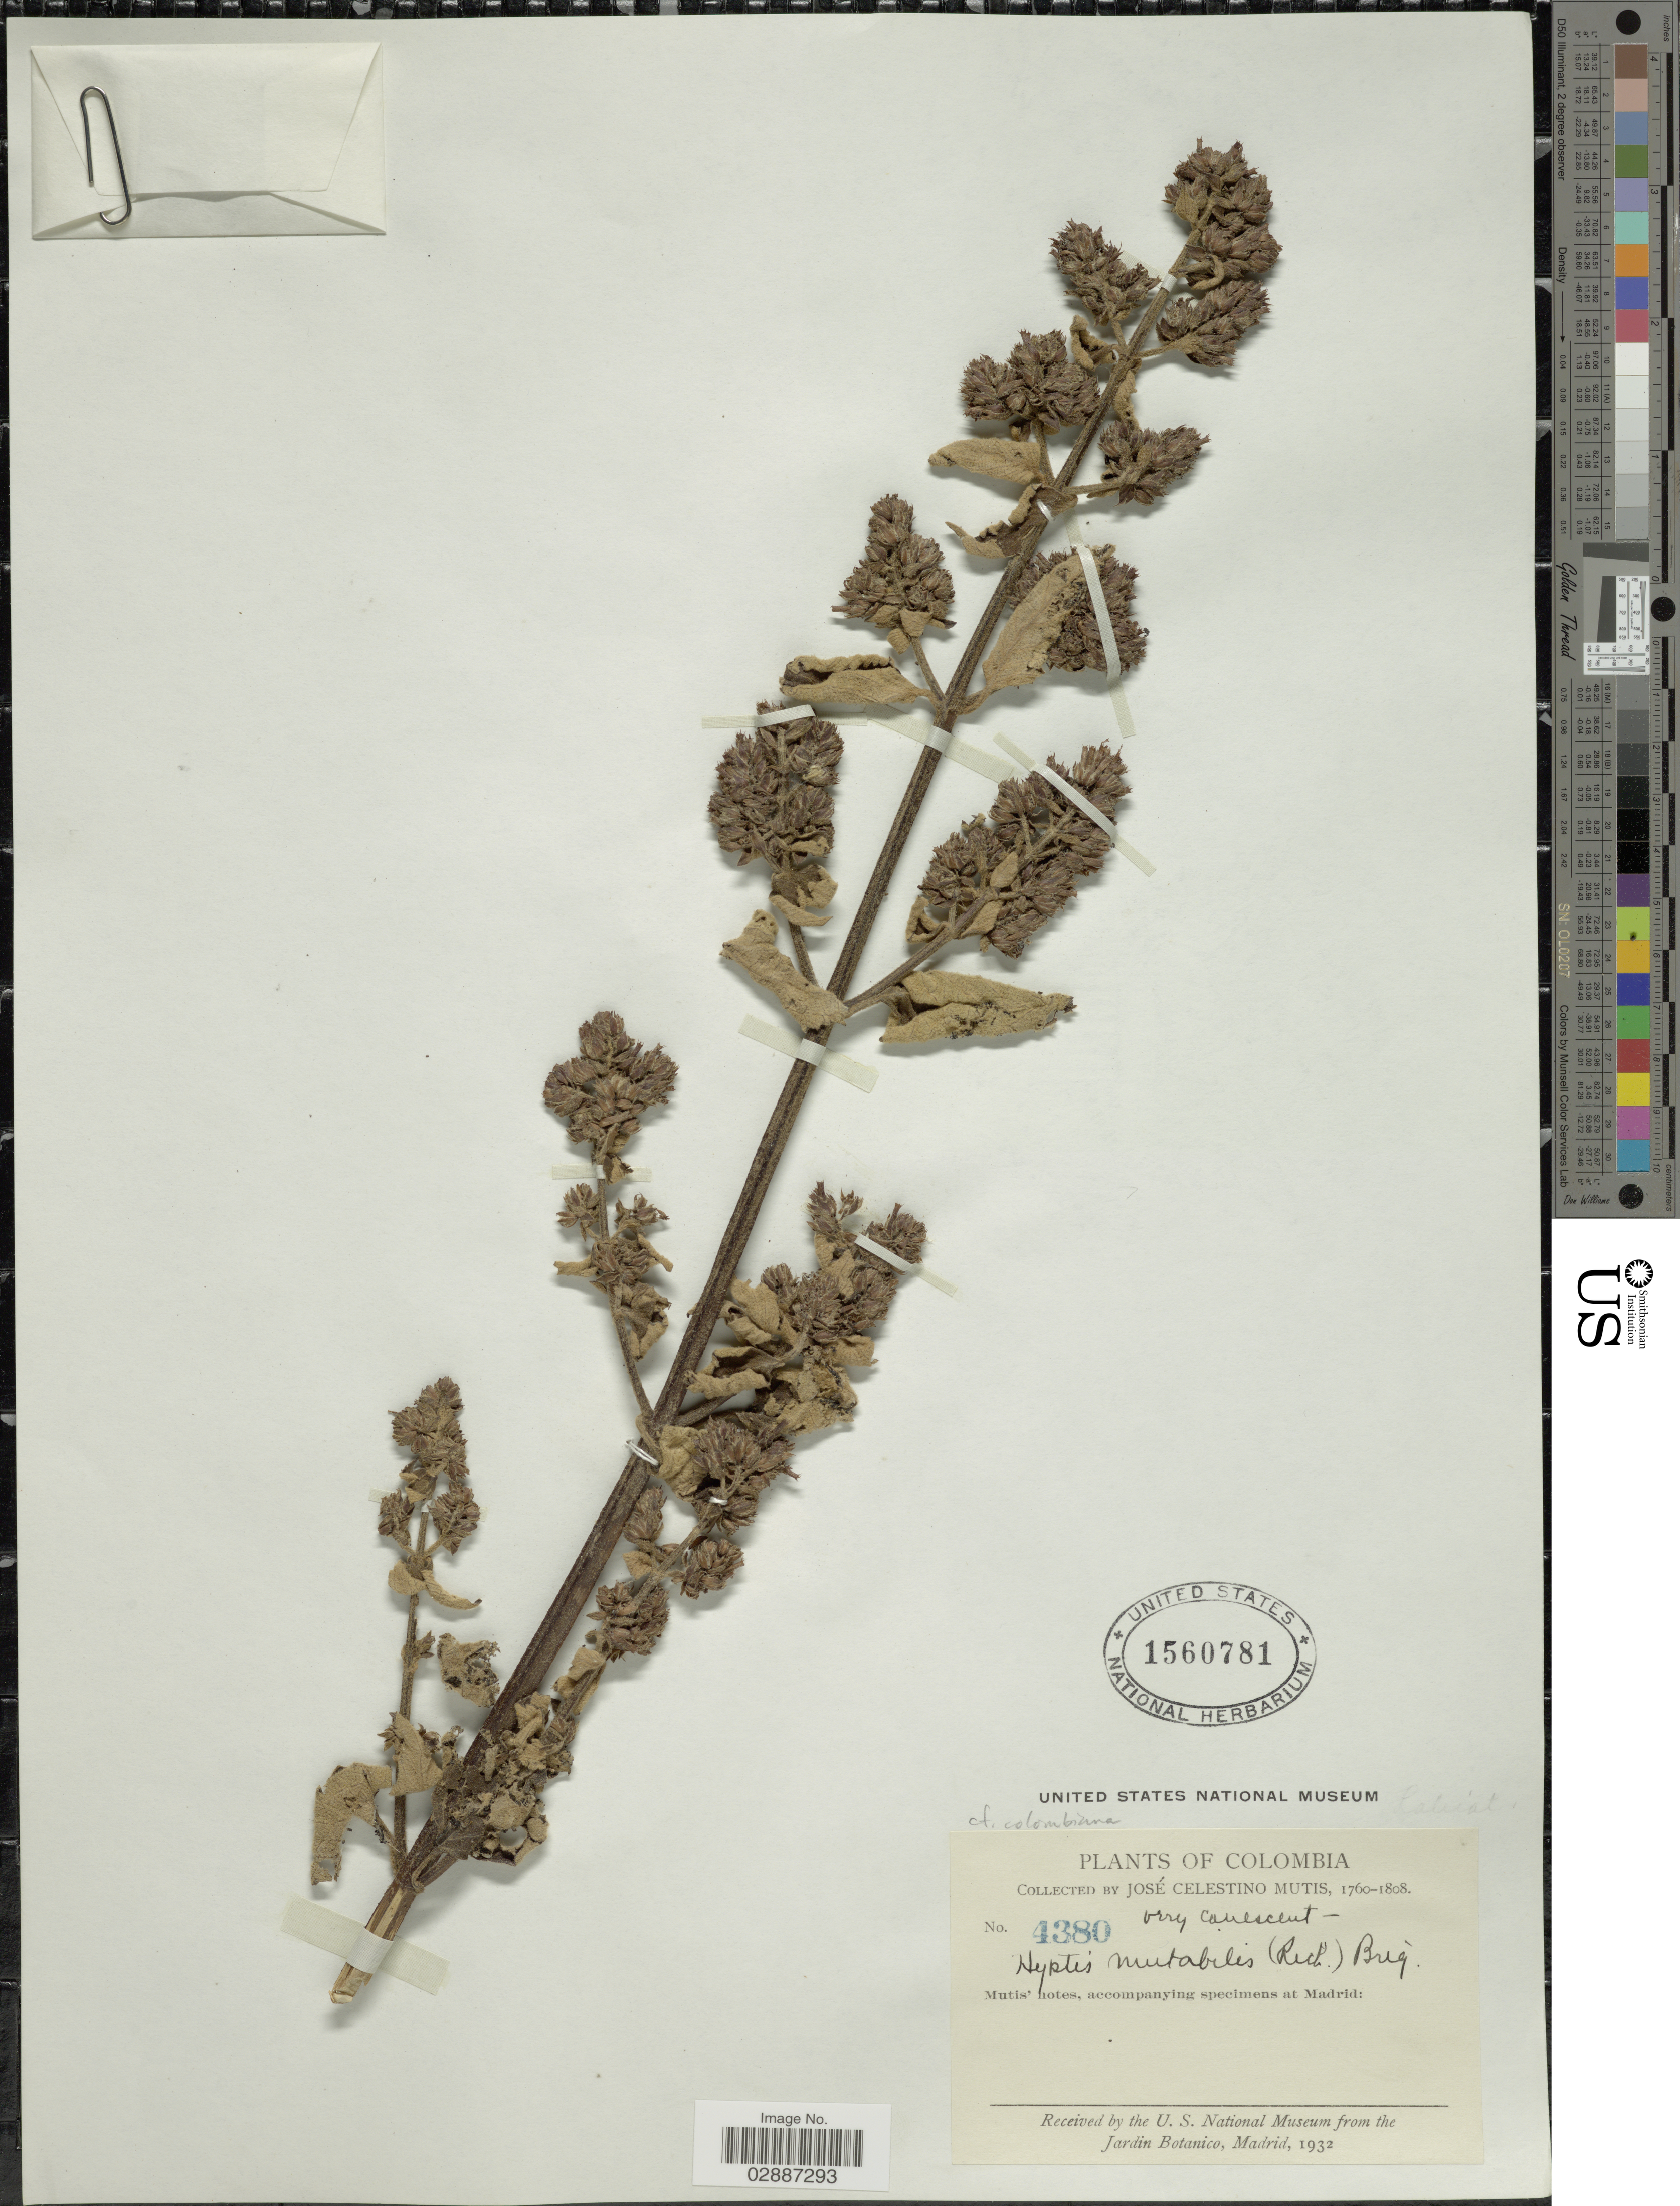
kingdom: Plantae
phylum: Tracheophyta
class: Magnoliopsida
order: Lamiales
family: Lamiaceae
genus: Cantinoa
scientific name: Cantinoa sp.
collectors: J. C. B. Mutis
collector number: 4380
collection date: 1760/1808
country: Colombia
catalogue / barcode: US 1560781